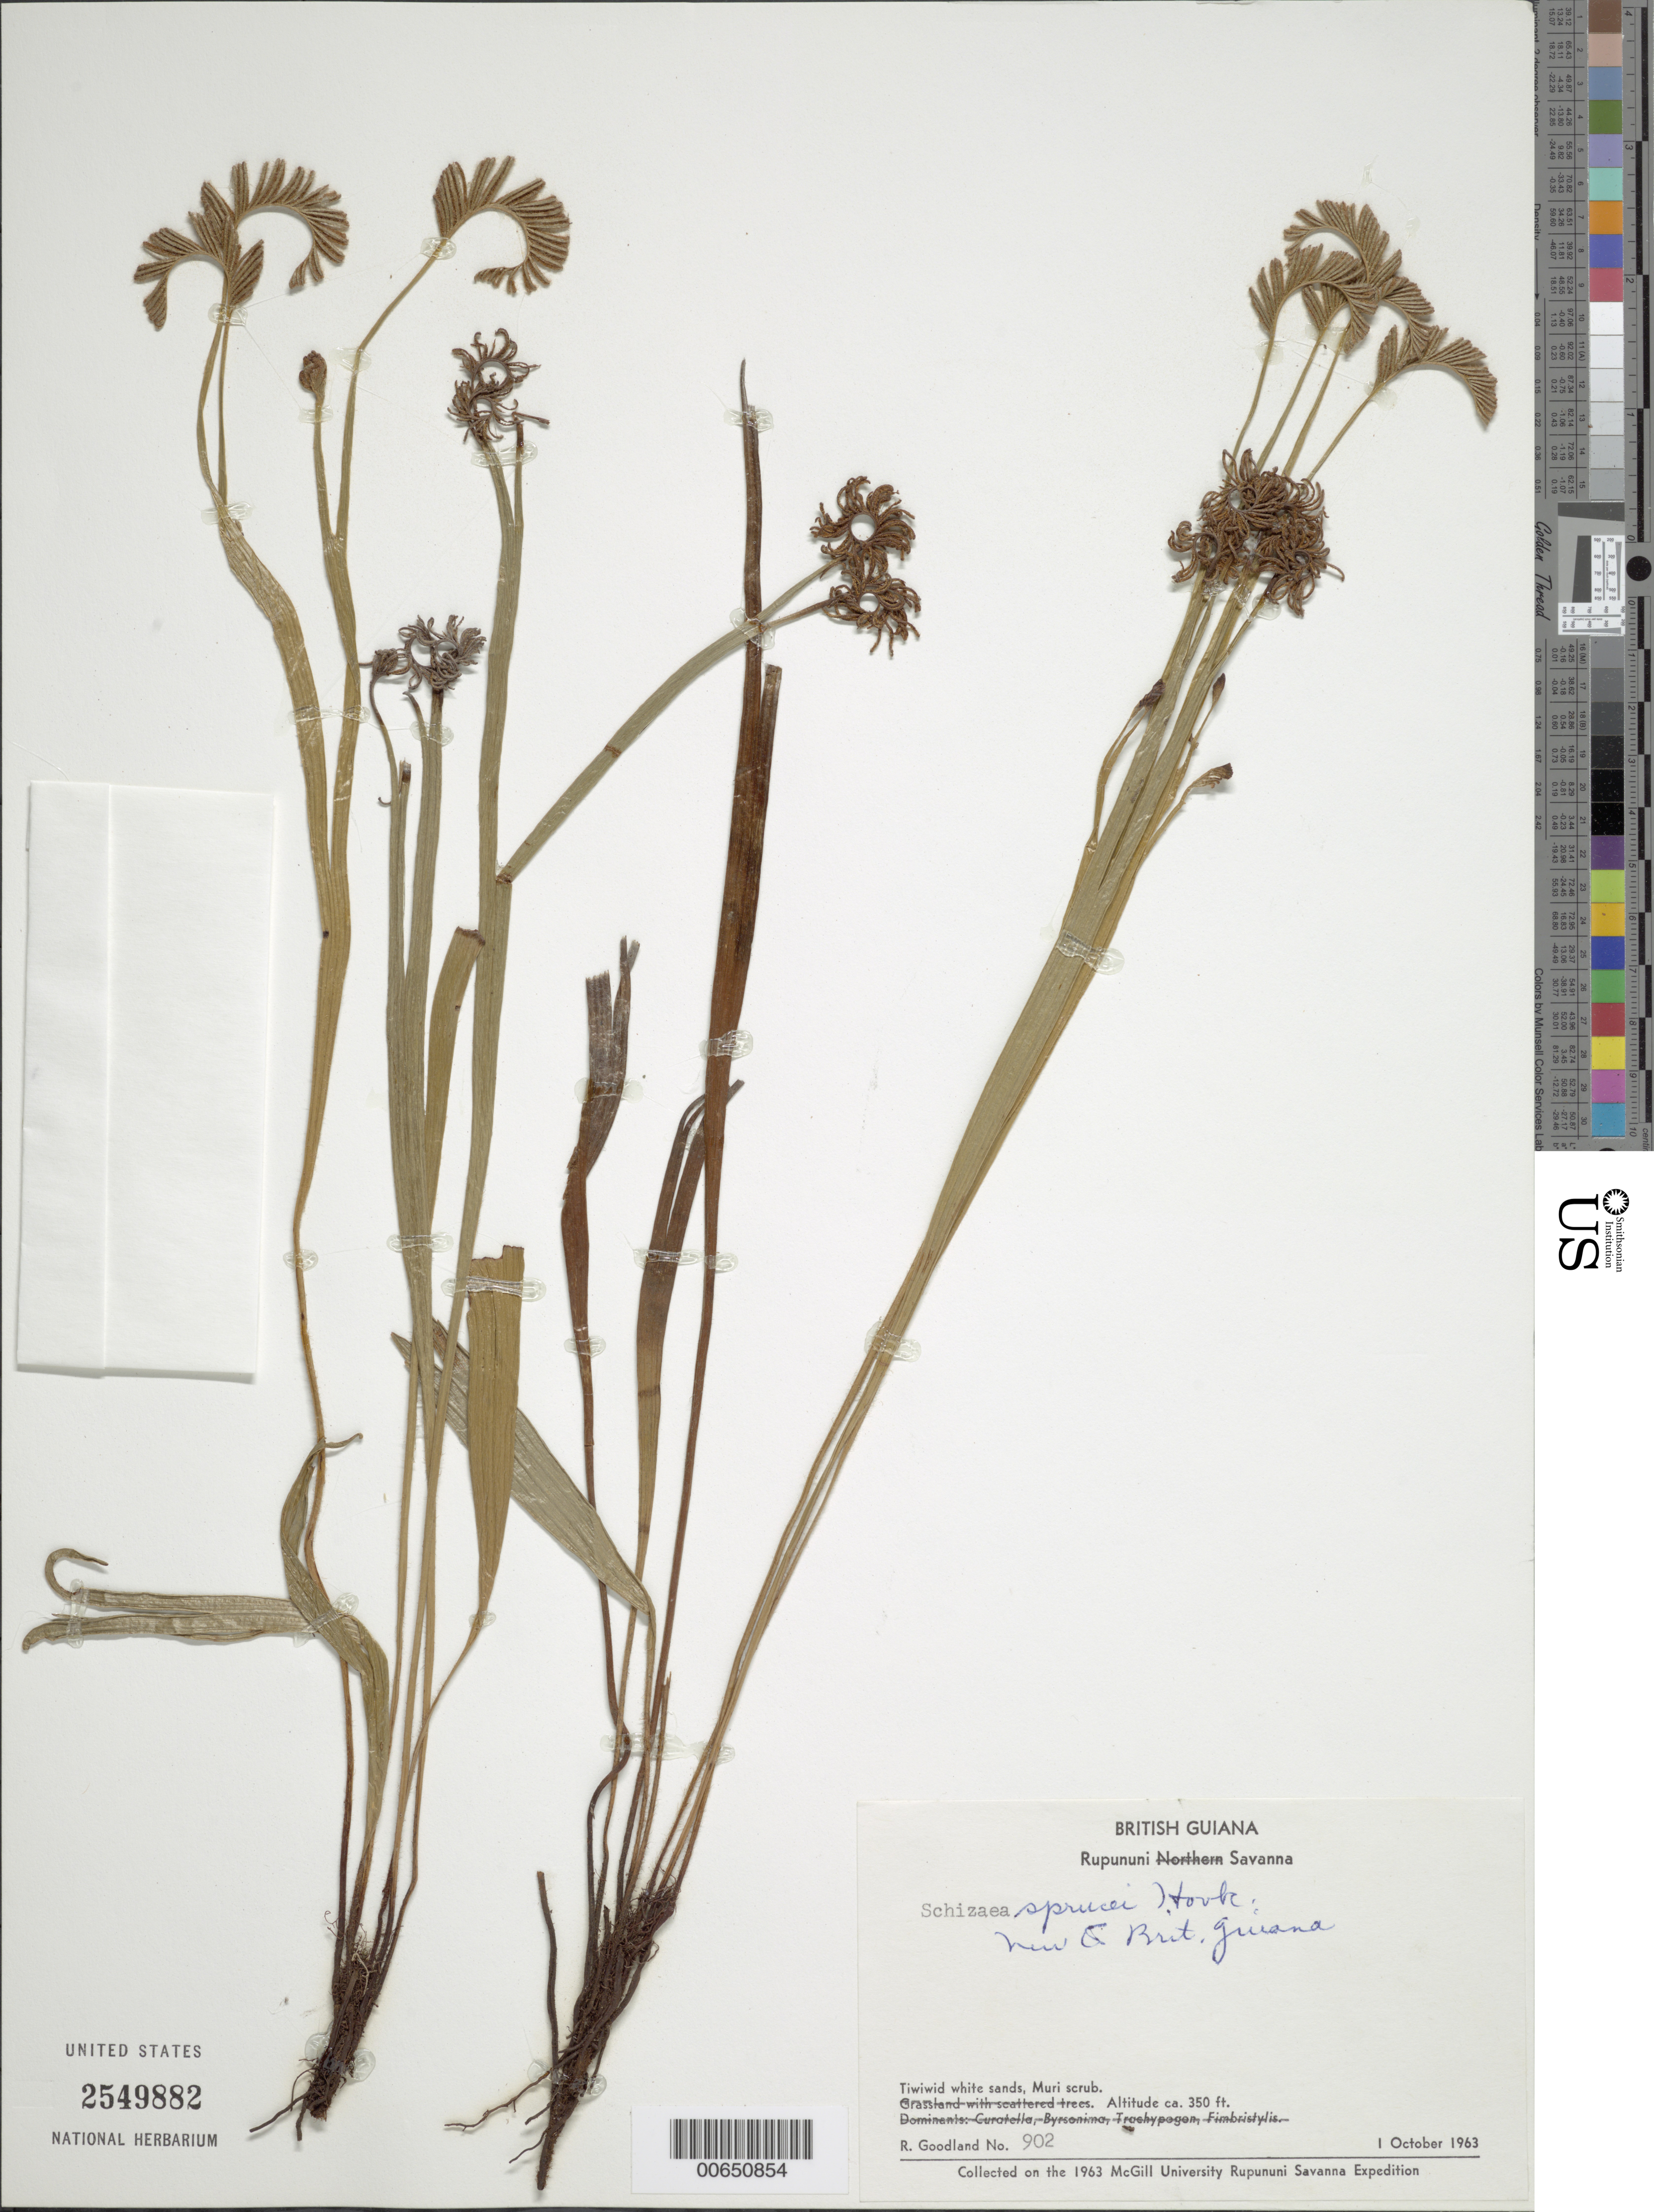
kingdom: Plantae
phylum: Tracheophyta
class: Polypodiopsida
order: Schizaeales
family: Schizaeaceae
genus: Schizaea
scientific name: Schizaea sprucei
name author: Hook.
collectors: R. Goodland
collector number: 902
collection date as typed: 1-Oct-63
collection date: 1963-10-01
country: Guyana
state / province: U. Takutu-U. Essequibo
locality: Rupununi Savanna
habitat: Tiwiwid white sands, Muri scrub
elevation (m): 107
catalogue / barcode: US 2549882